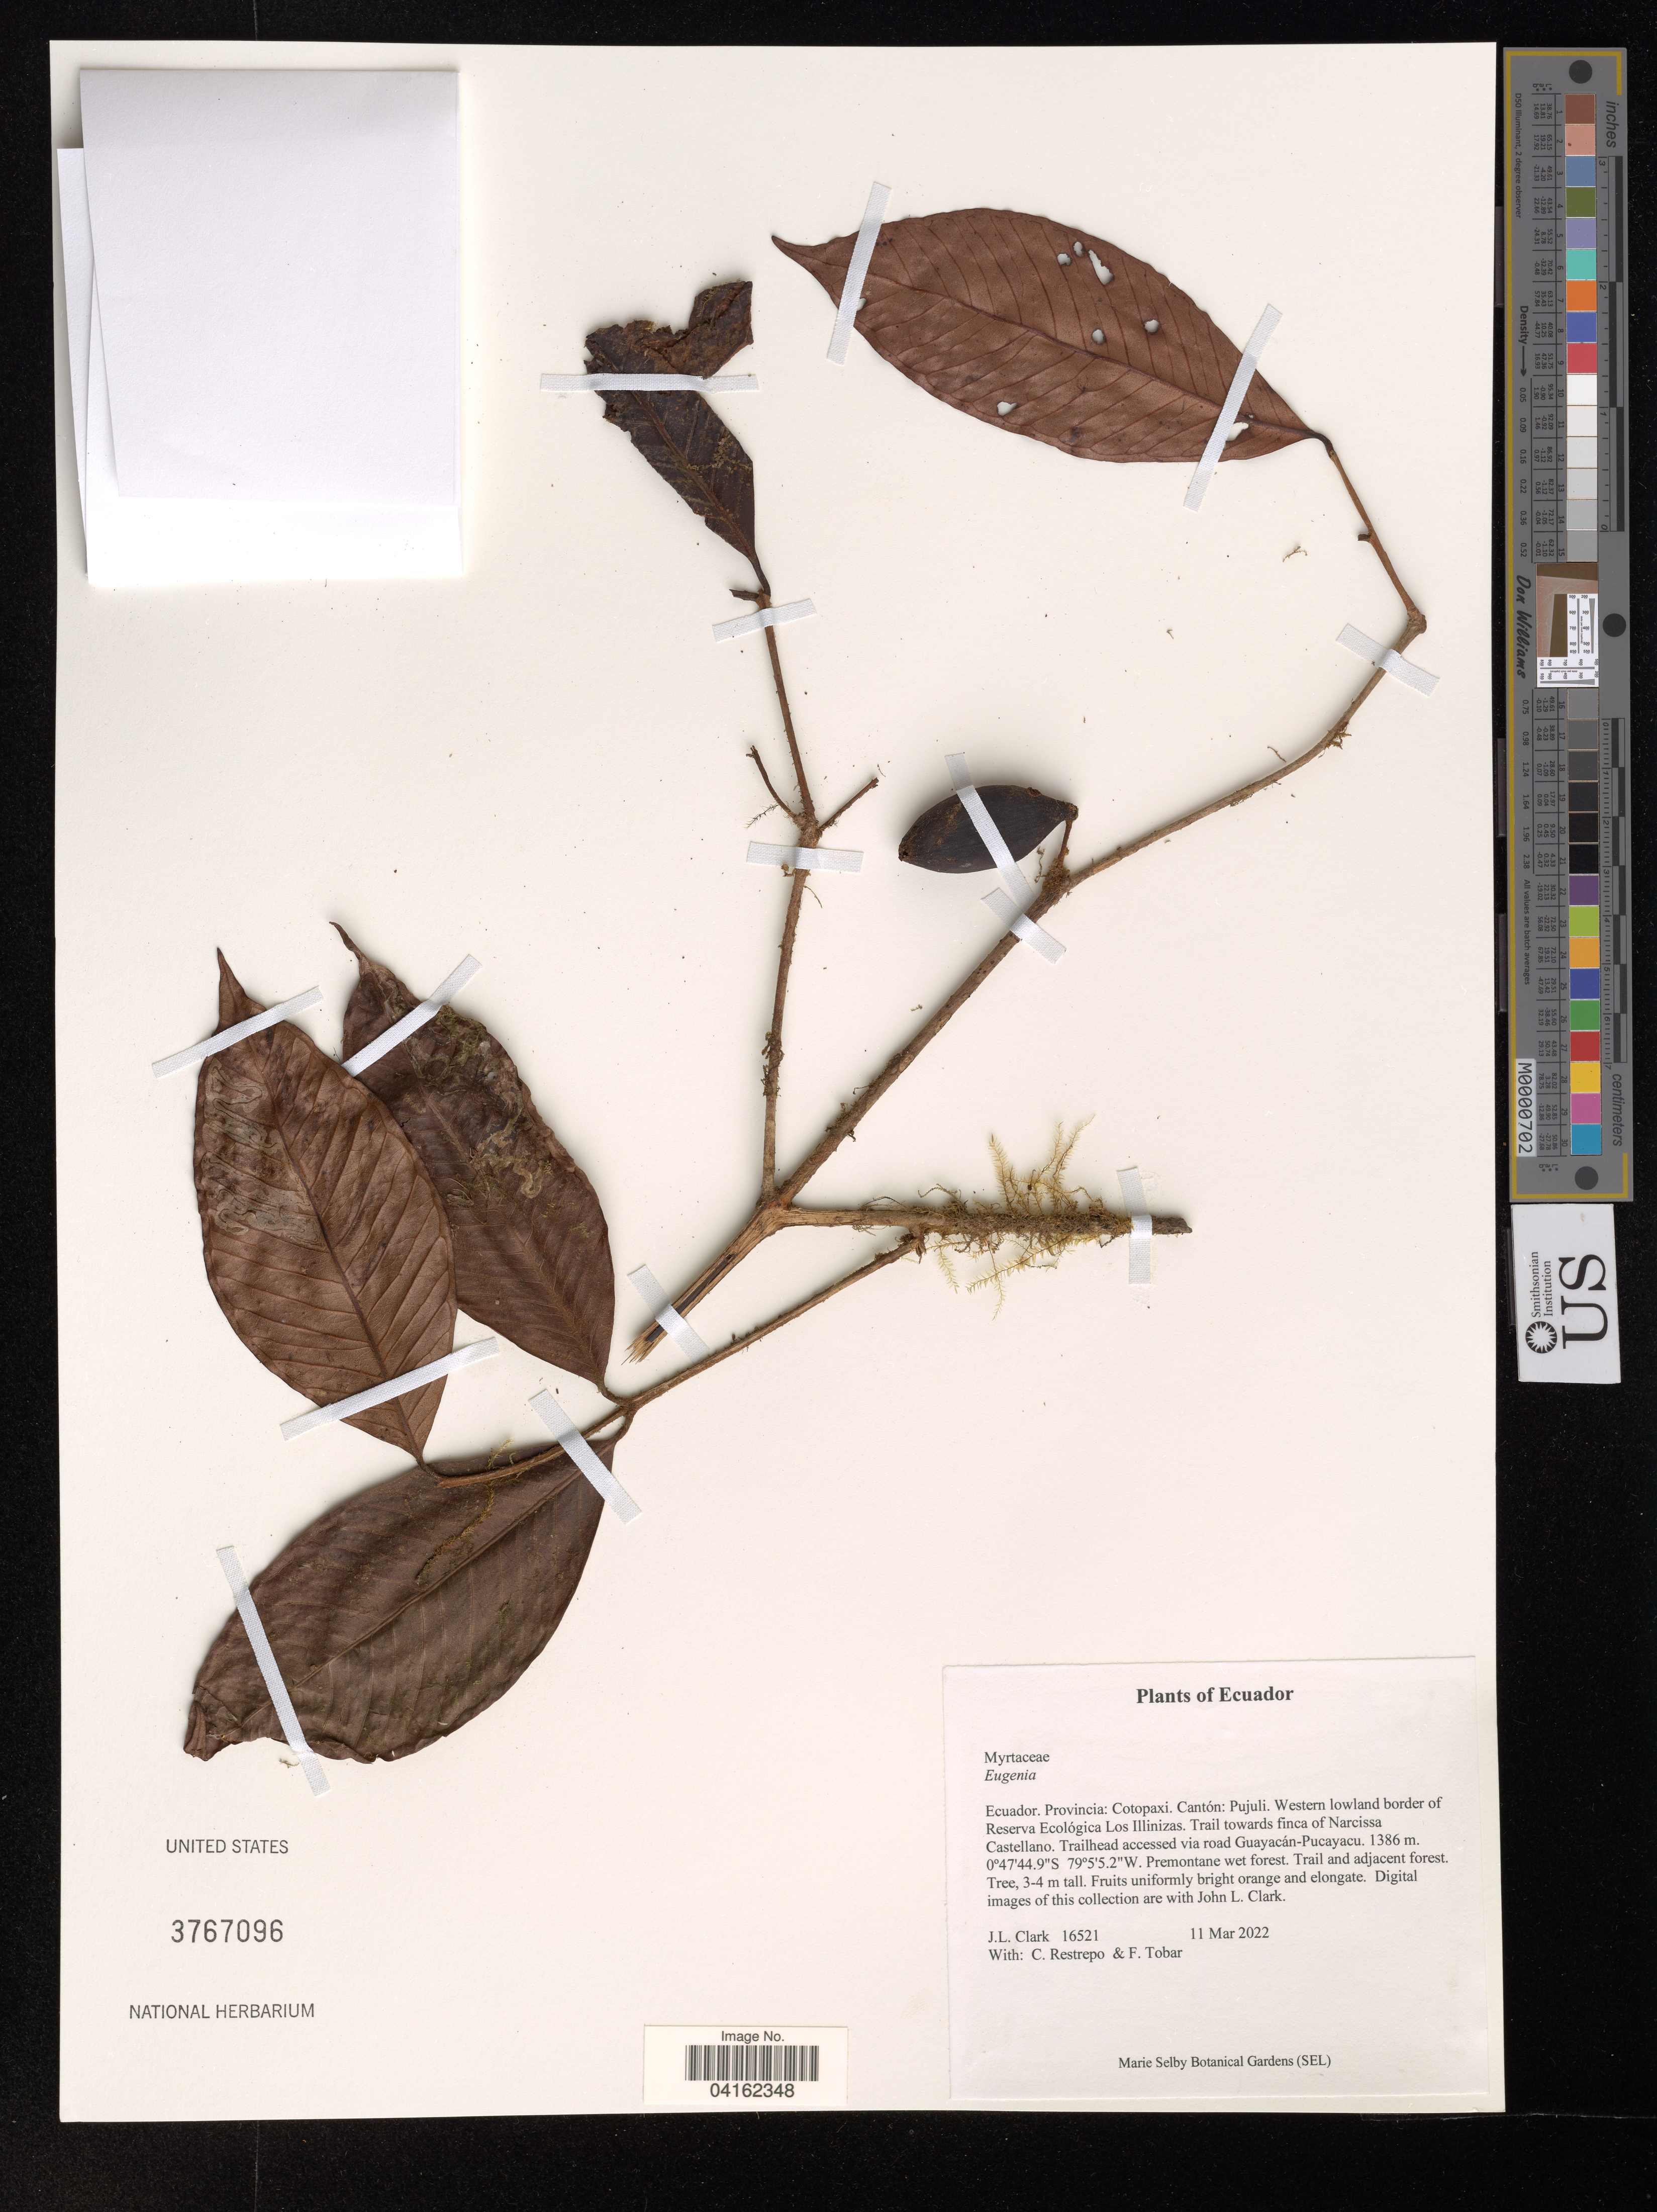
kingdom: Plantae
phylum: Tracheophyta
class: Magnoliopsida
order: Myrtales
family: Myrtaceae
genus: Eugenia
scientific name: Eugenia sp.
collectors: J. L. Clark, C. Restrepo & F. Tobar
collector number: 16521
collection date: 2022-03-11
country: Ecuador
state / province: Cotopaxi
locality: Cantón: Pujuli. Western lowland border of Reserva Ecológica Los Illinizas. Trail towards finca of Narcissa Castellano. Trailhead accessed via road Guayacán-Pucayacu.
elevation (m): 1386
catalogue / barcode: US 3767096